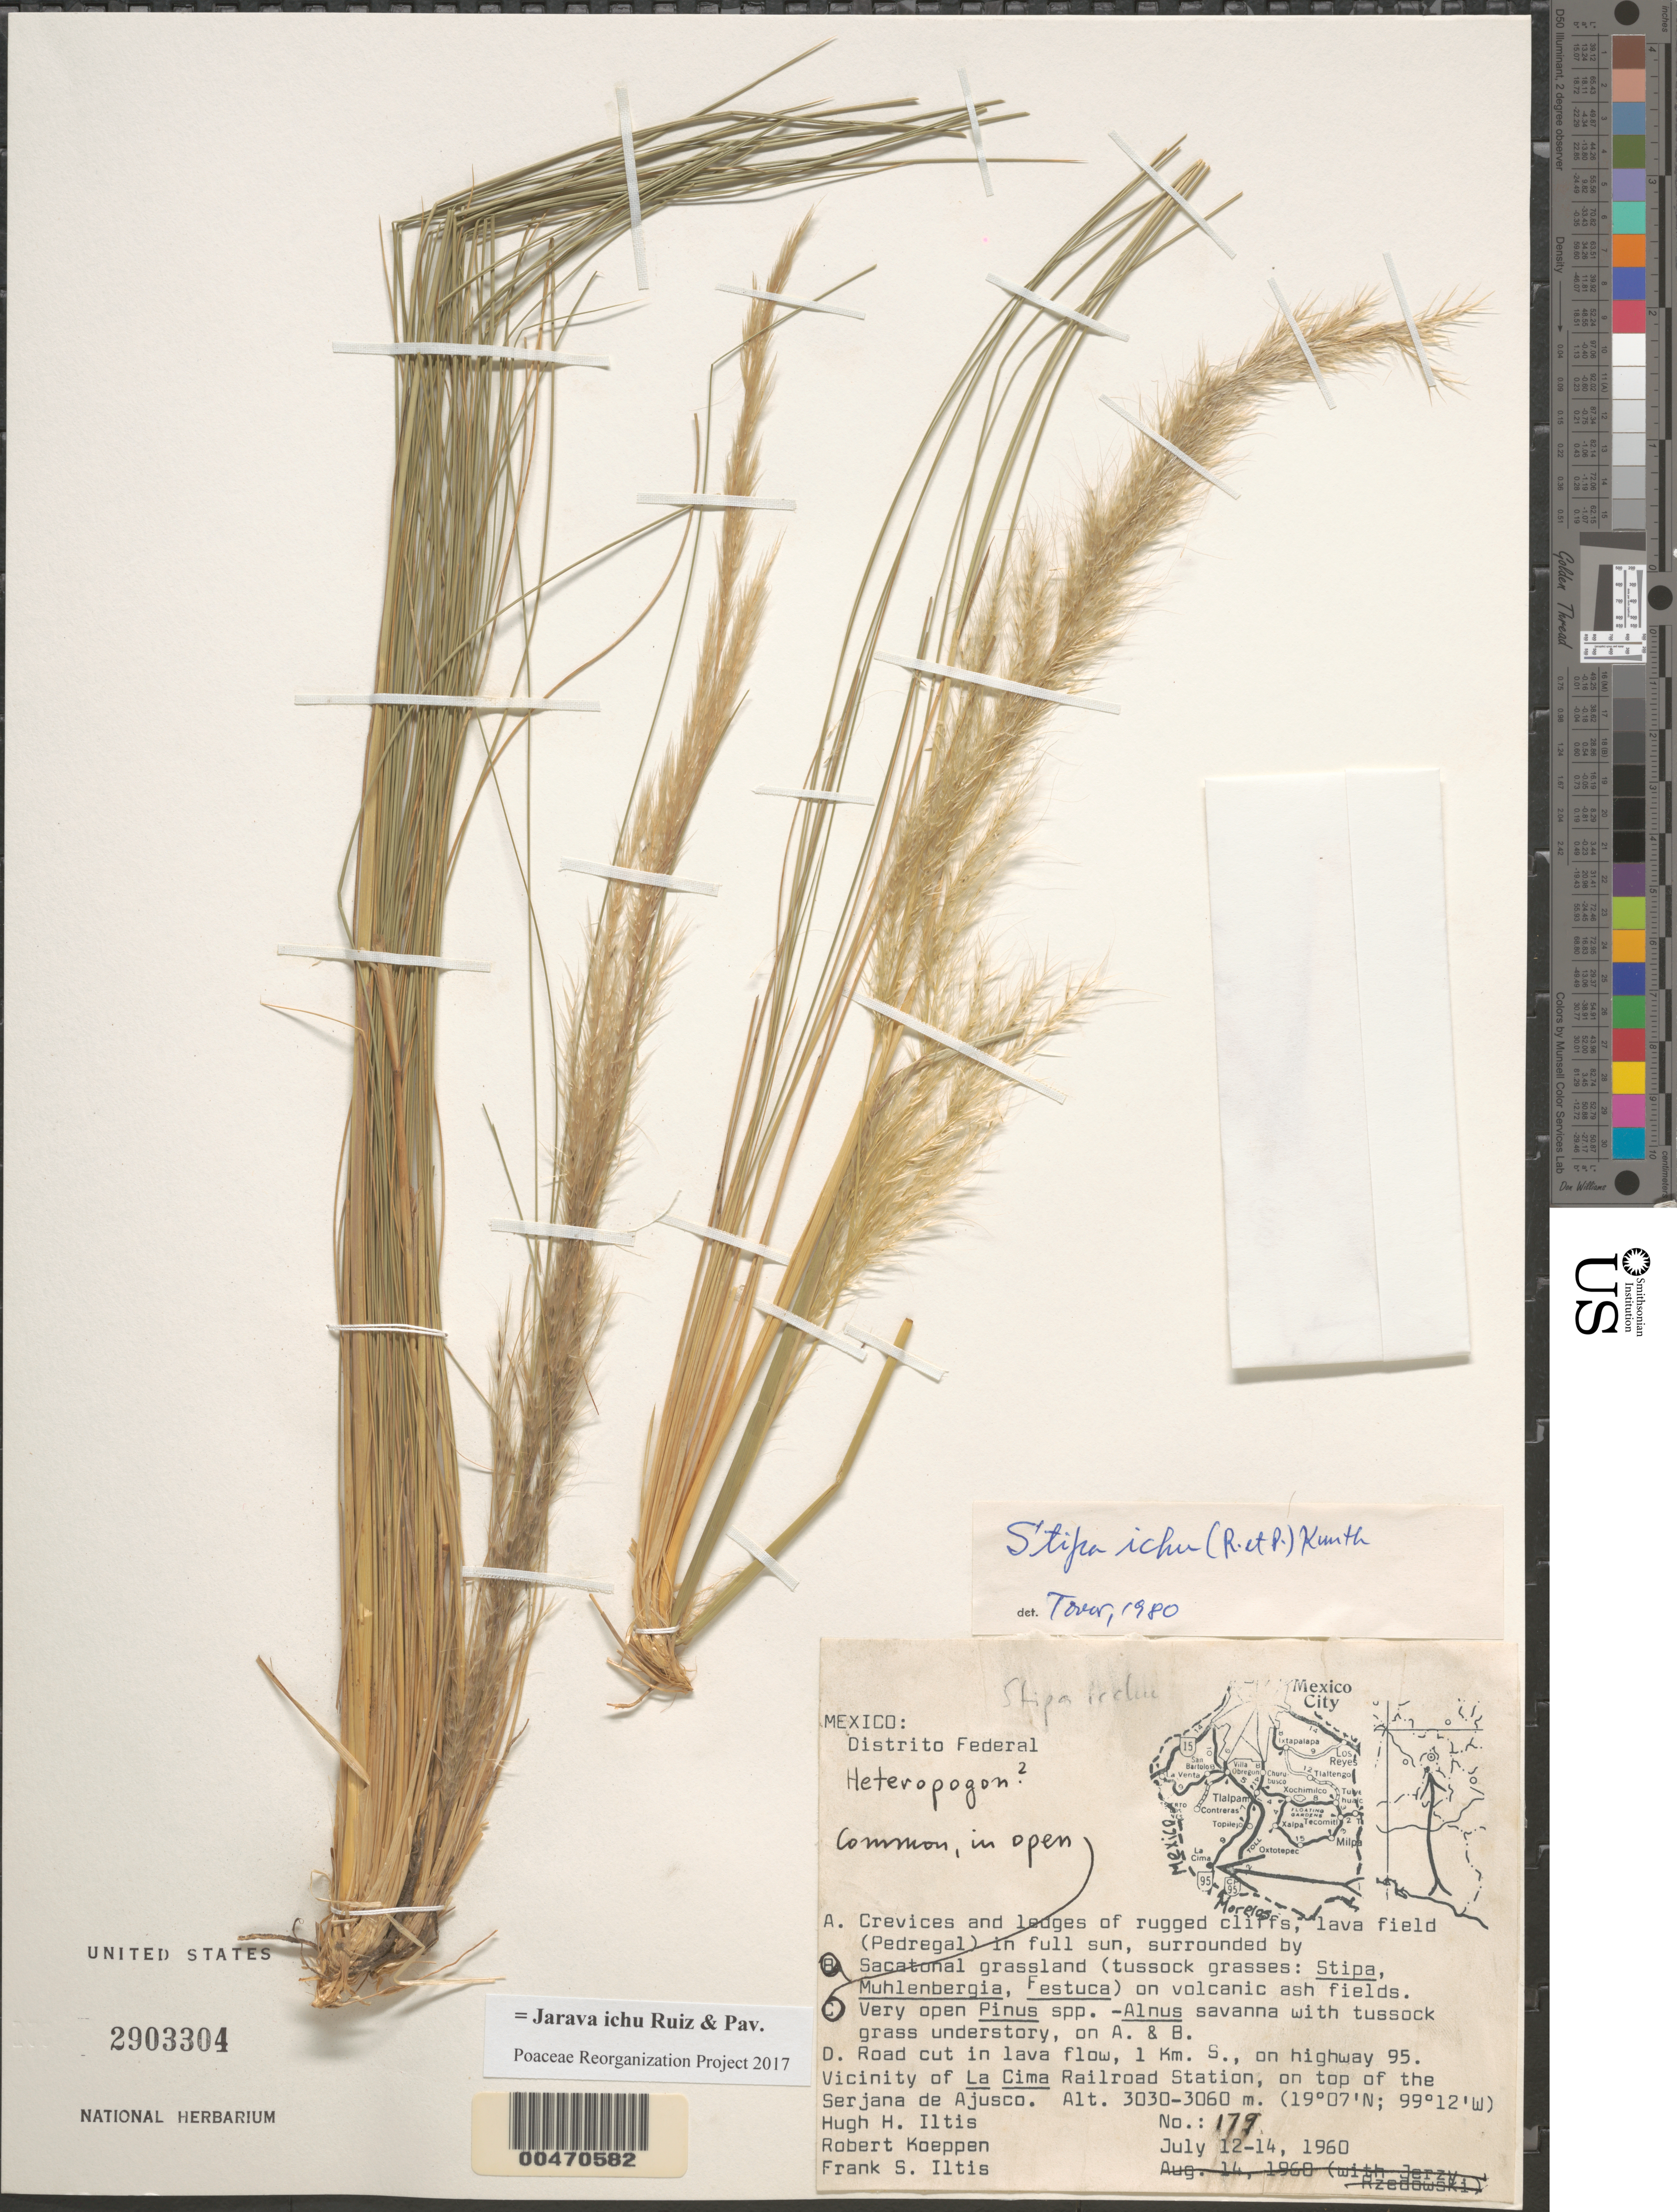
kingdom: Plantae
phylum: Tracheophyta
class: Liliopsida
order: Poales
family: Poaceae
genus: Jarava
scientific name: Jarava ichu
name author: Ruiz & Pav.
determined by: Poaceae Reorganization Project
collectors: H. H. Iltis, R. C. Koeppen & F. S. Iltis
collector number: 179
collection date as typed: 12 Jul 1960 to 14 Jul 1960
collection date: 1960-07-12/1960-07-14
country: Mexico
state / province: Distrito Federal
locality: Vicinity of La Cima RR Station, on top of the Serjana de Ajusco, 1 km S on Hwy 95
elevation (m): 3030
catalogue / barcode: US 2903304